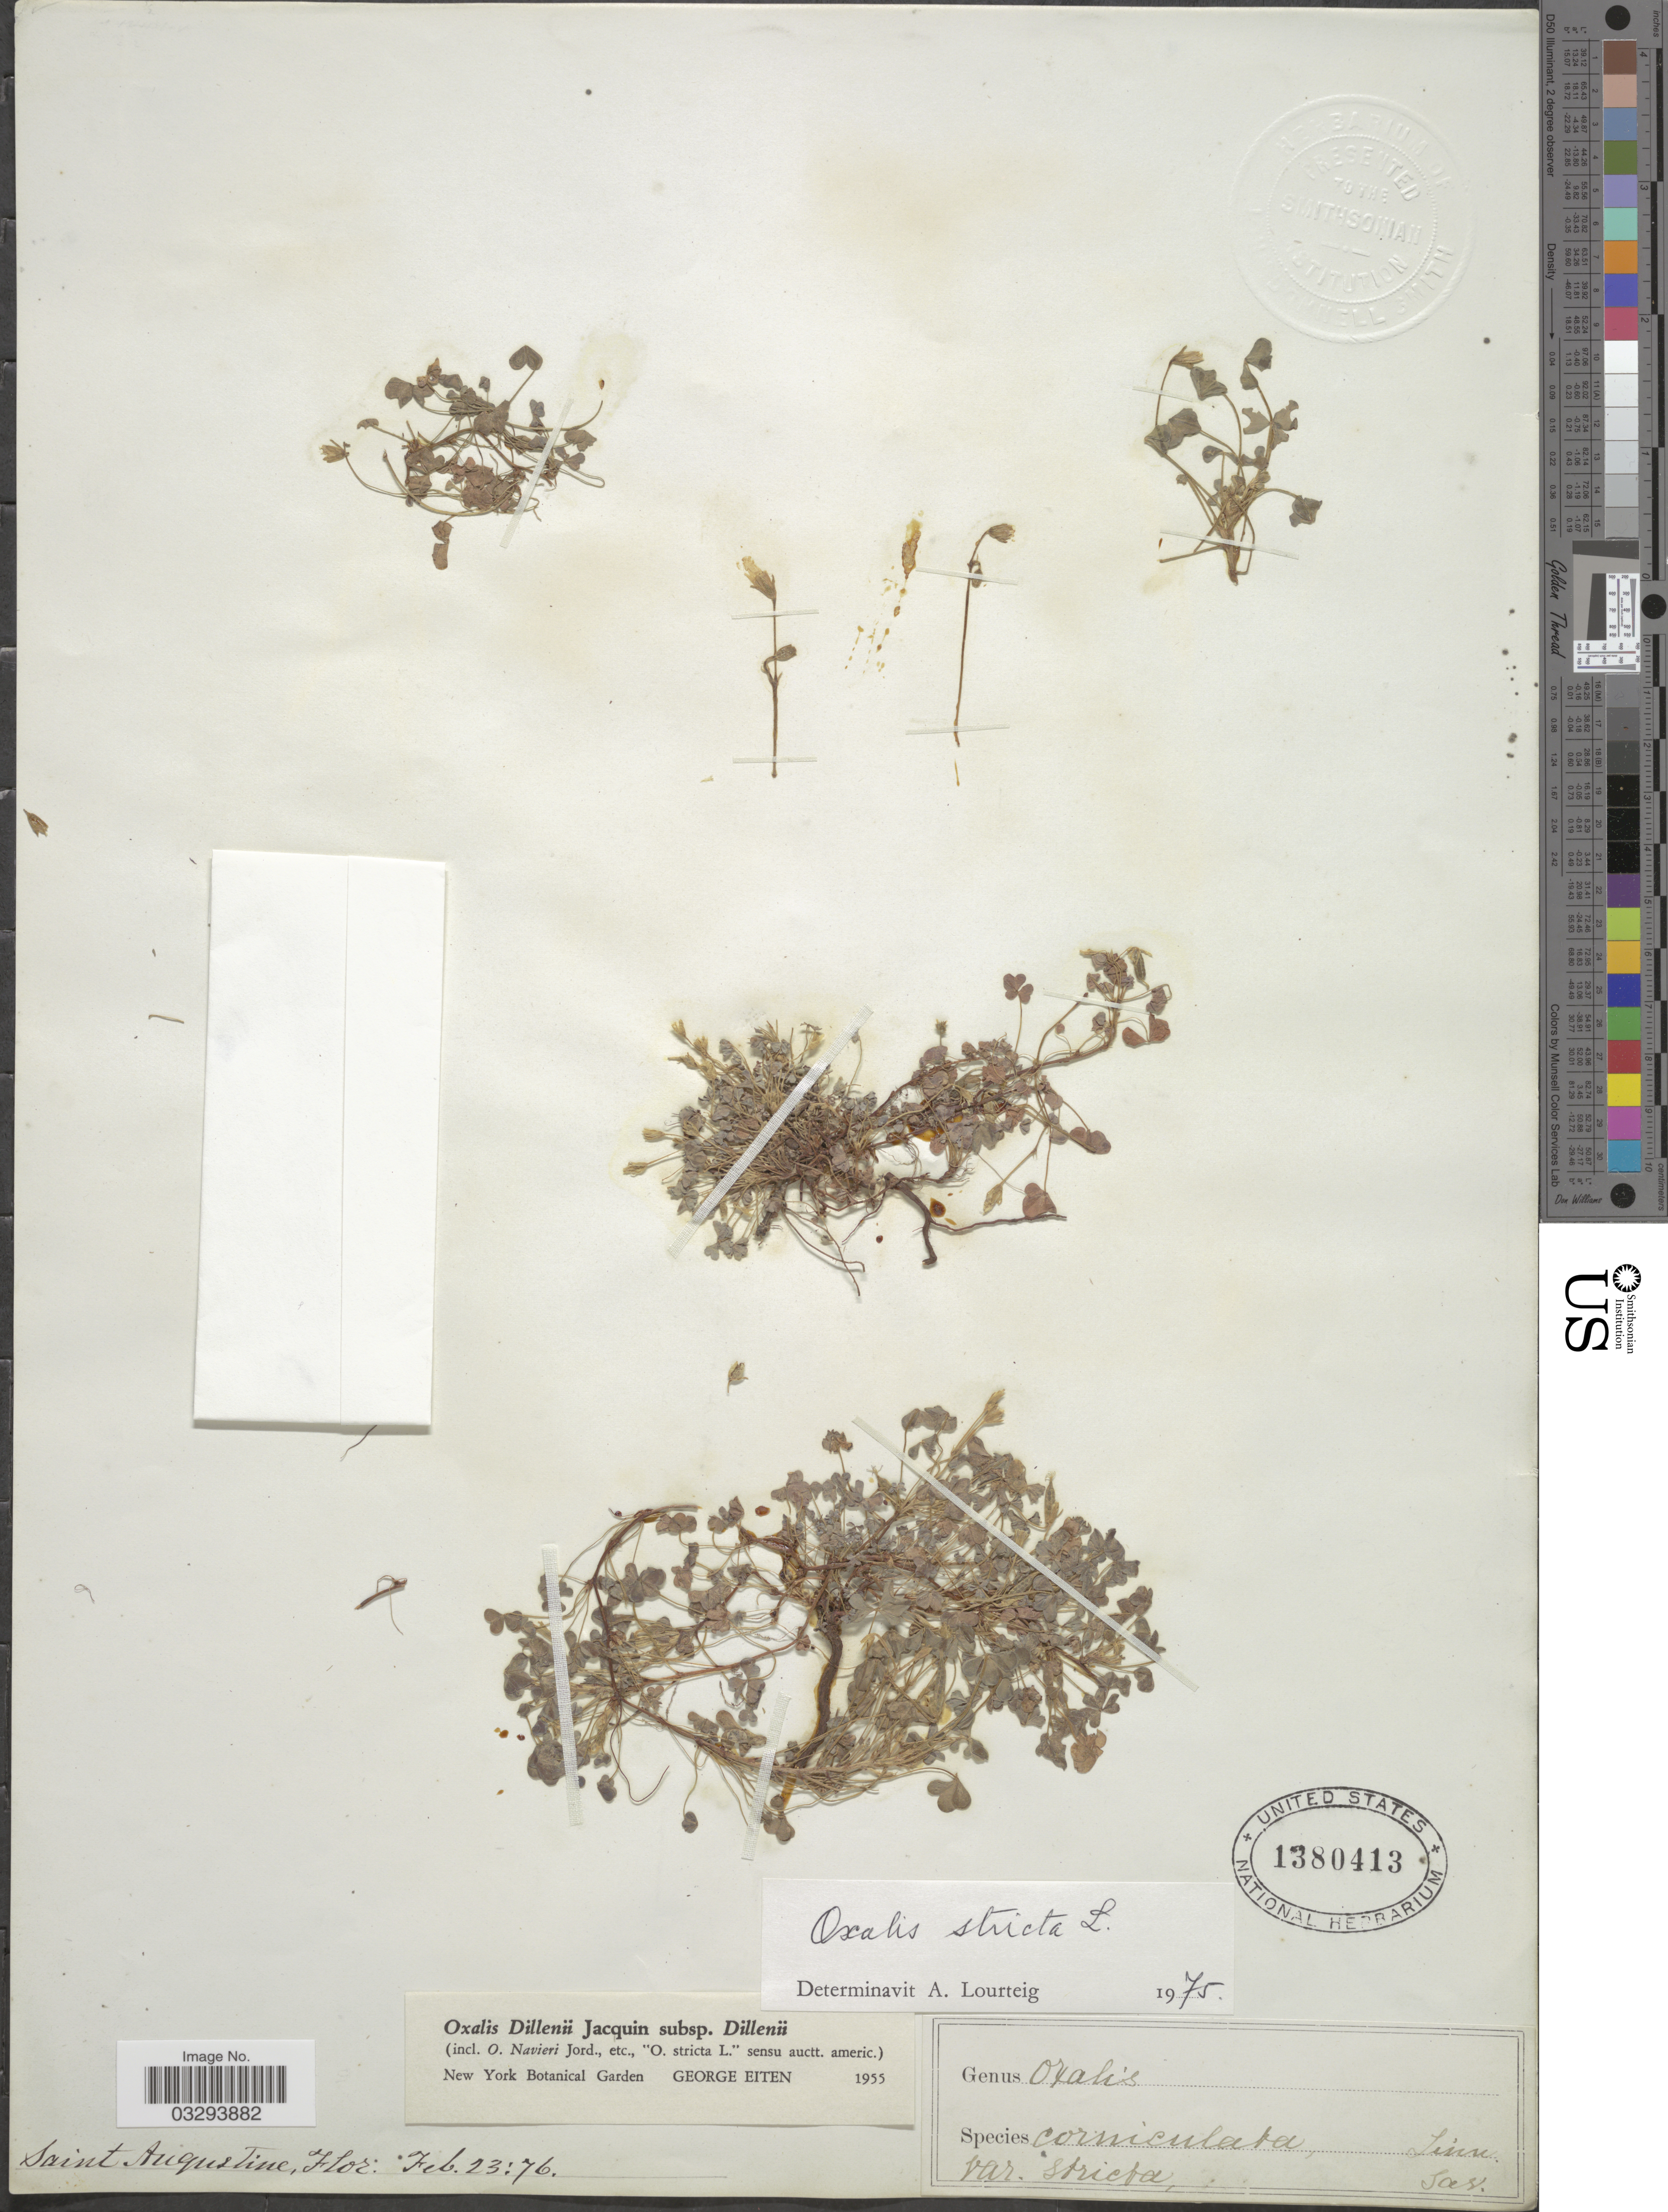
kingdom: Plantae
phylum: Tracheophyta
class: Magnoliopsida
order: Oxalidales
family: Oxalidaceae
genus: Oxalis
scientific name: Oxalis stricta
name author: L.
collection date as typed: Transcribed d/m/y: 23/2/76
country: United States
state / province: Florida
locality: Saint Augustine.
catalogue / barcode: US 1380413